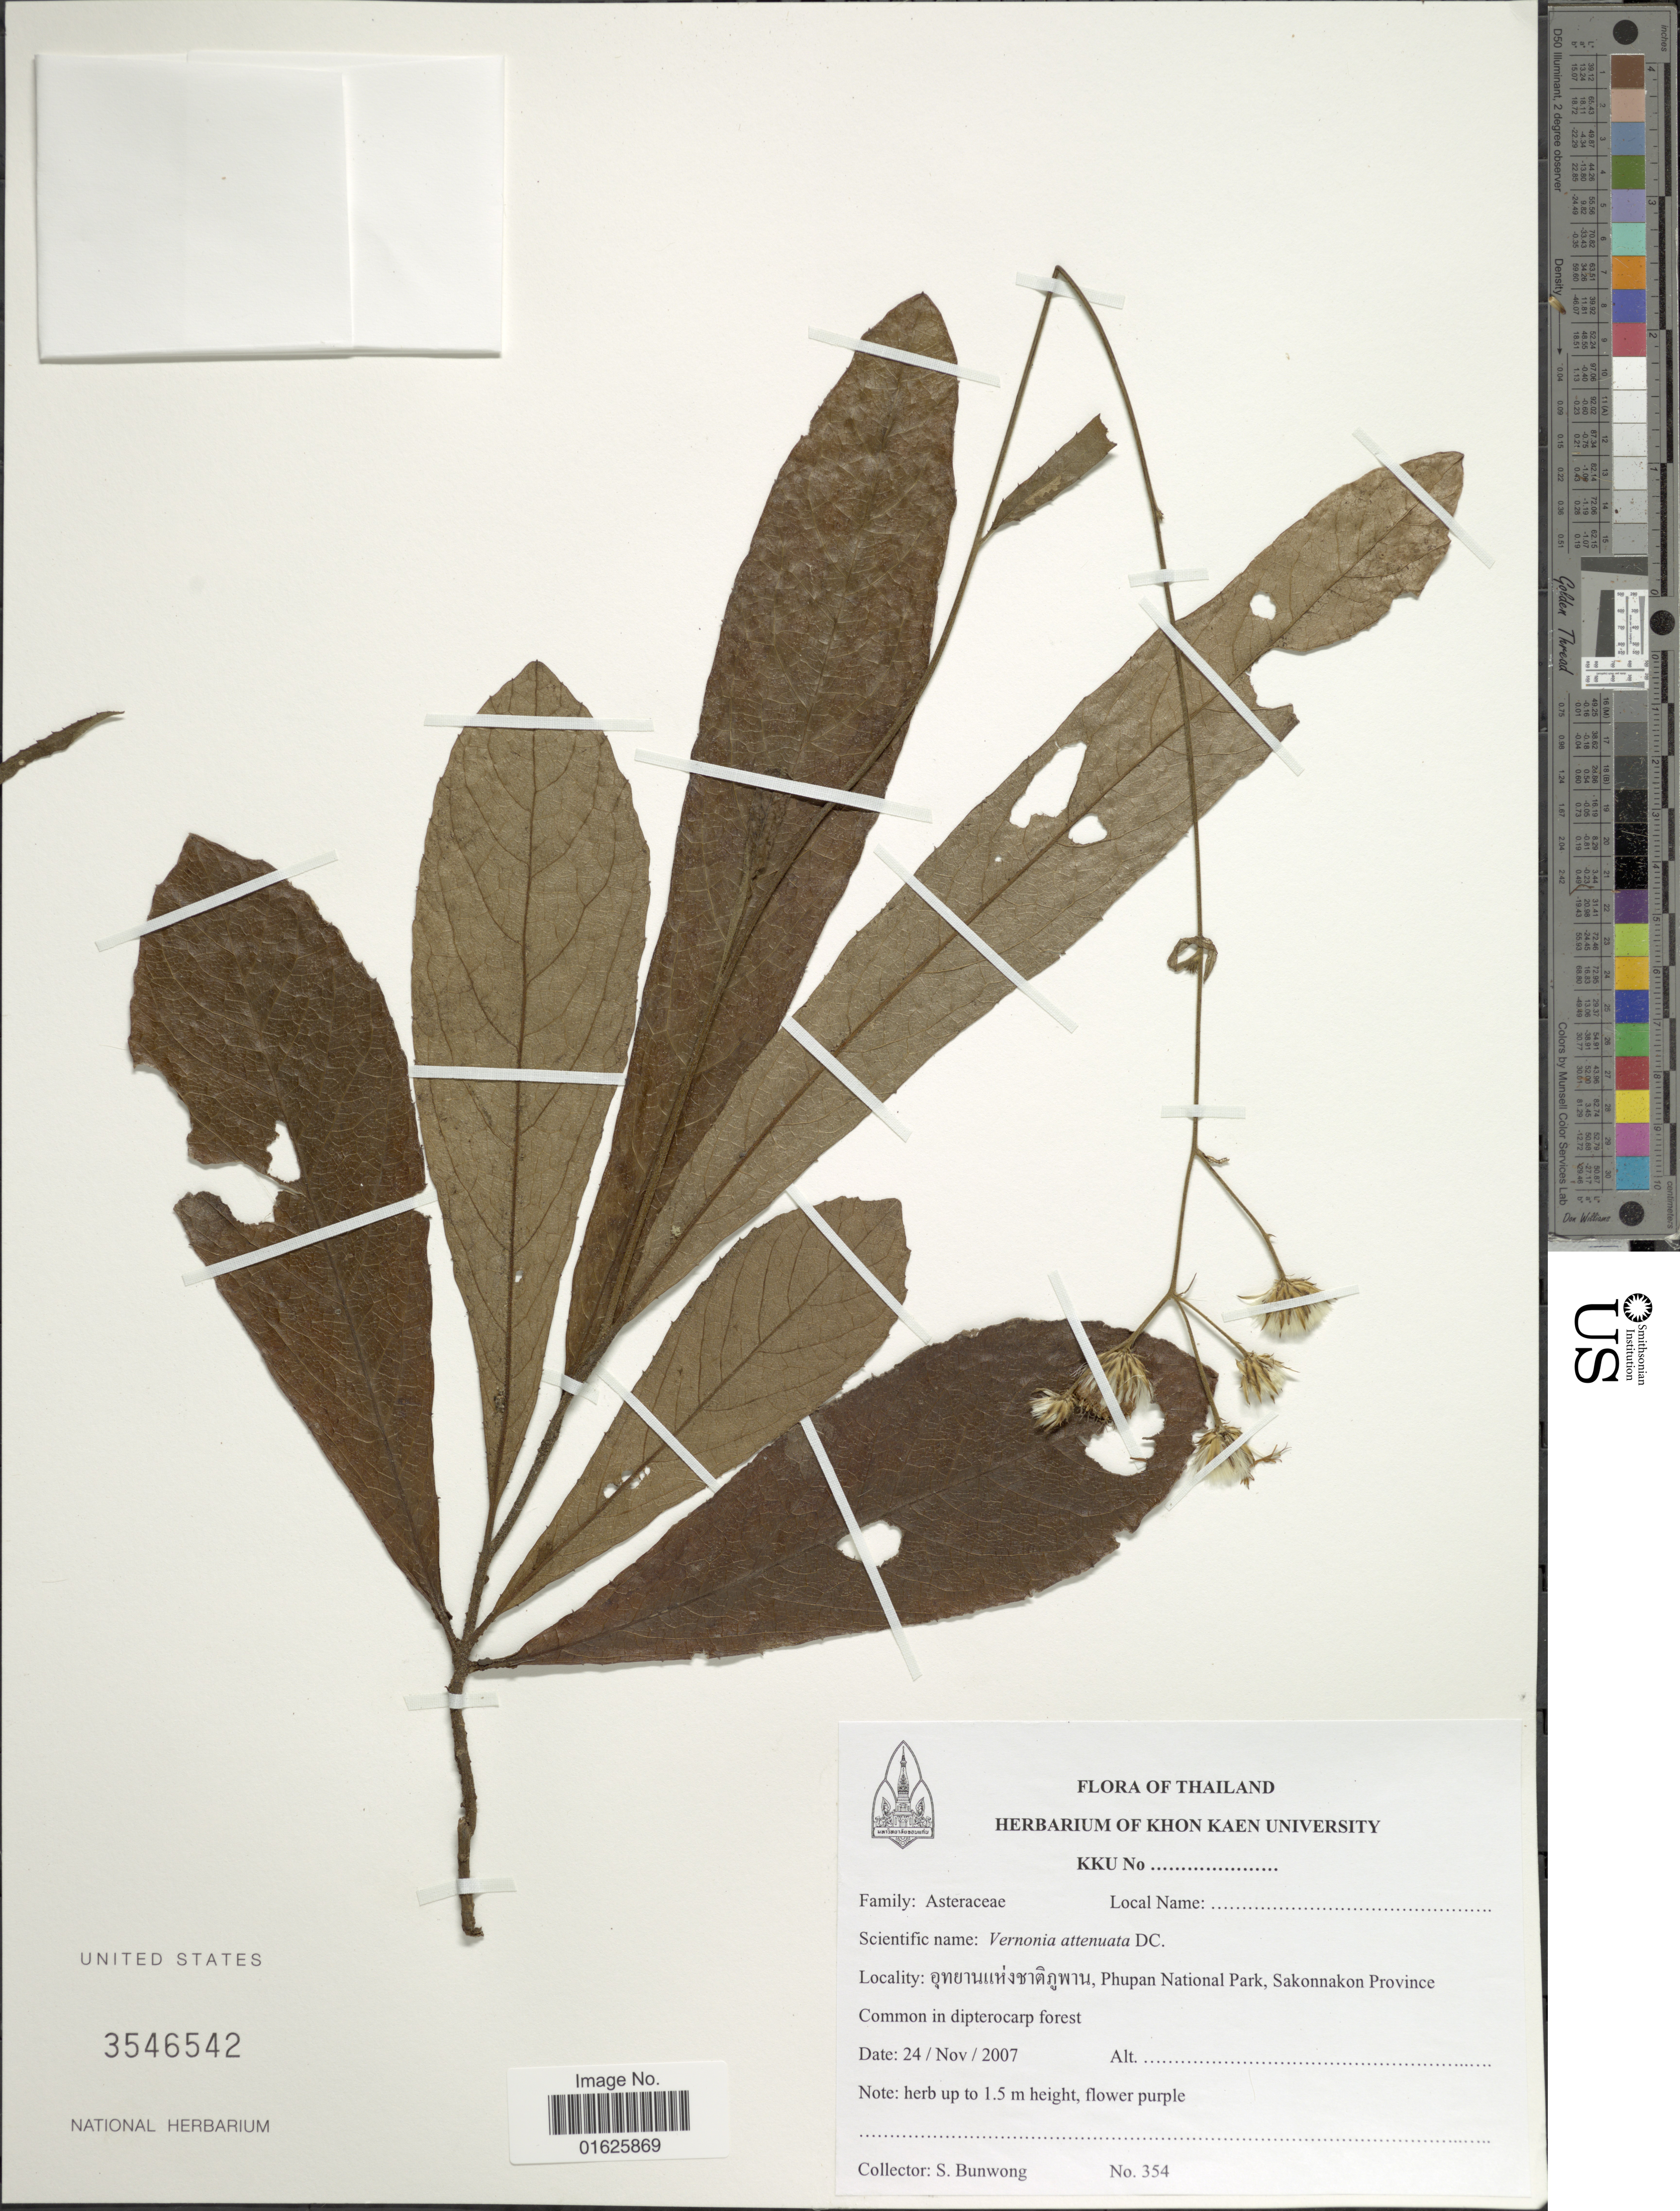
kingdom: Plantae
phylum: Tracheophyta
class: Magnoliopsida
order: Asterales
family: Asteraceae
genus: Acilepis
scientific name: Acilepis sp.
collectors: S. Bunwong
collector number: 354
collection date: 2007-11-24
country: Thailand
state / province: Sakon Nakhon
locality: X, Phupan National Park, Sakonnakon Province, Common in dipterocarp forest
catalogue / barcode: US 3546542